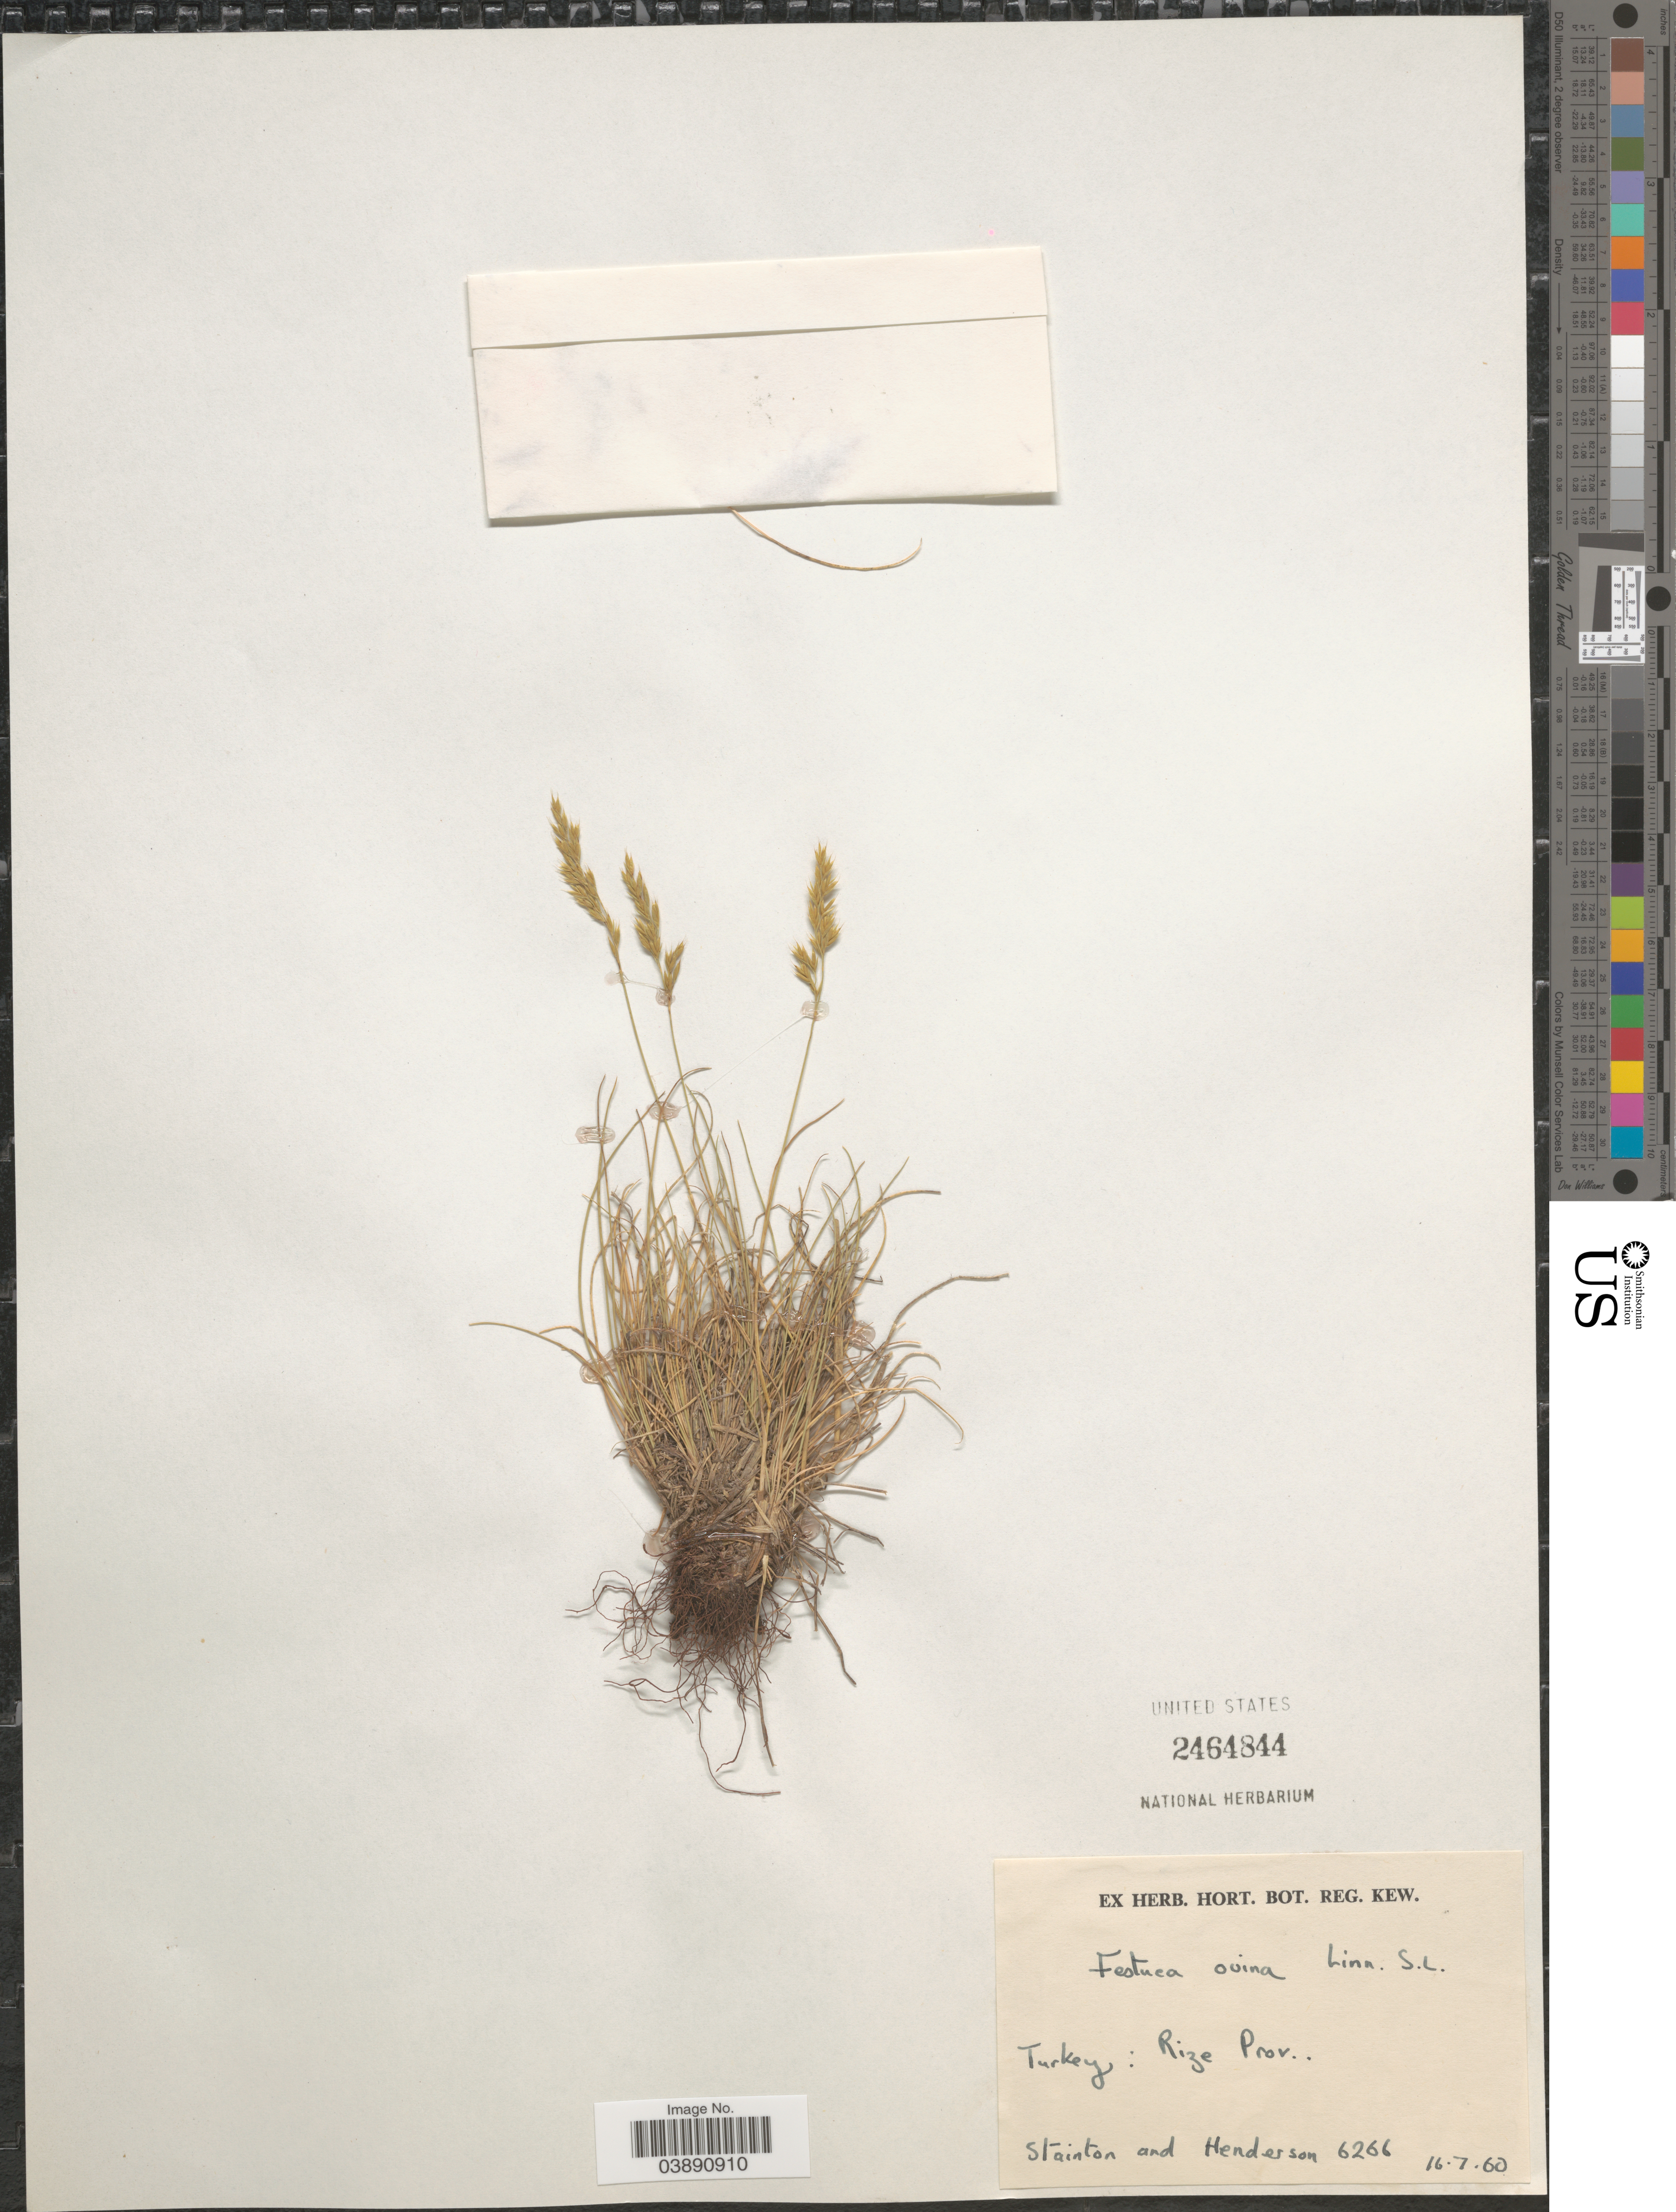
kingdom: Plantae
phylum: Tracheophyta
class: Liliopsida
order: Poales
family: Poaceae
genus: Festuca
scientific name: Festuca ovina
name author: L.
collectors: -. Stainton & -. Henderson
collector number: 6266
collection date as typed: Transcribed d/m/y: 16/7/60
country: Turkey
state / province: Rize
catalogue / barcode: US 2464844